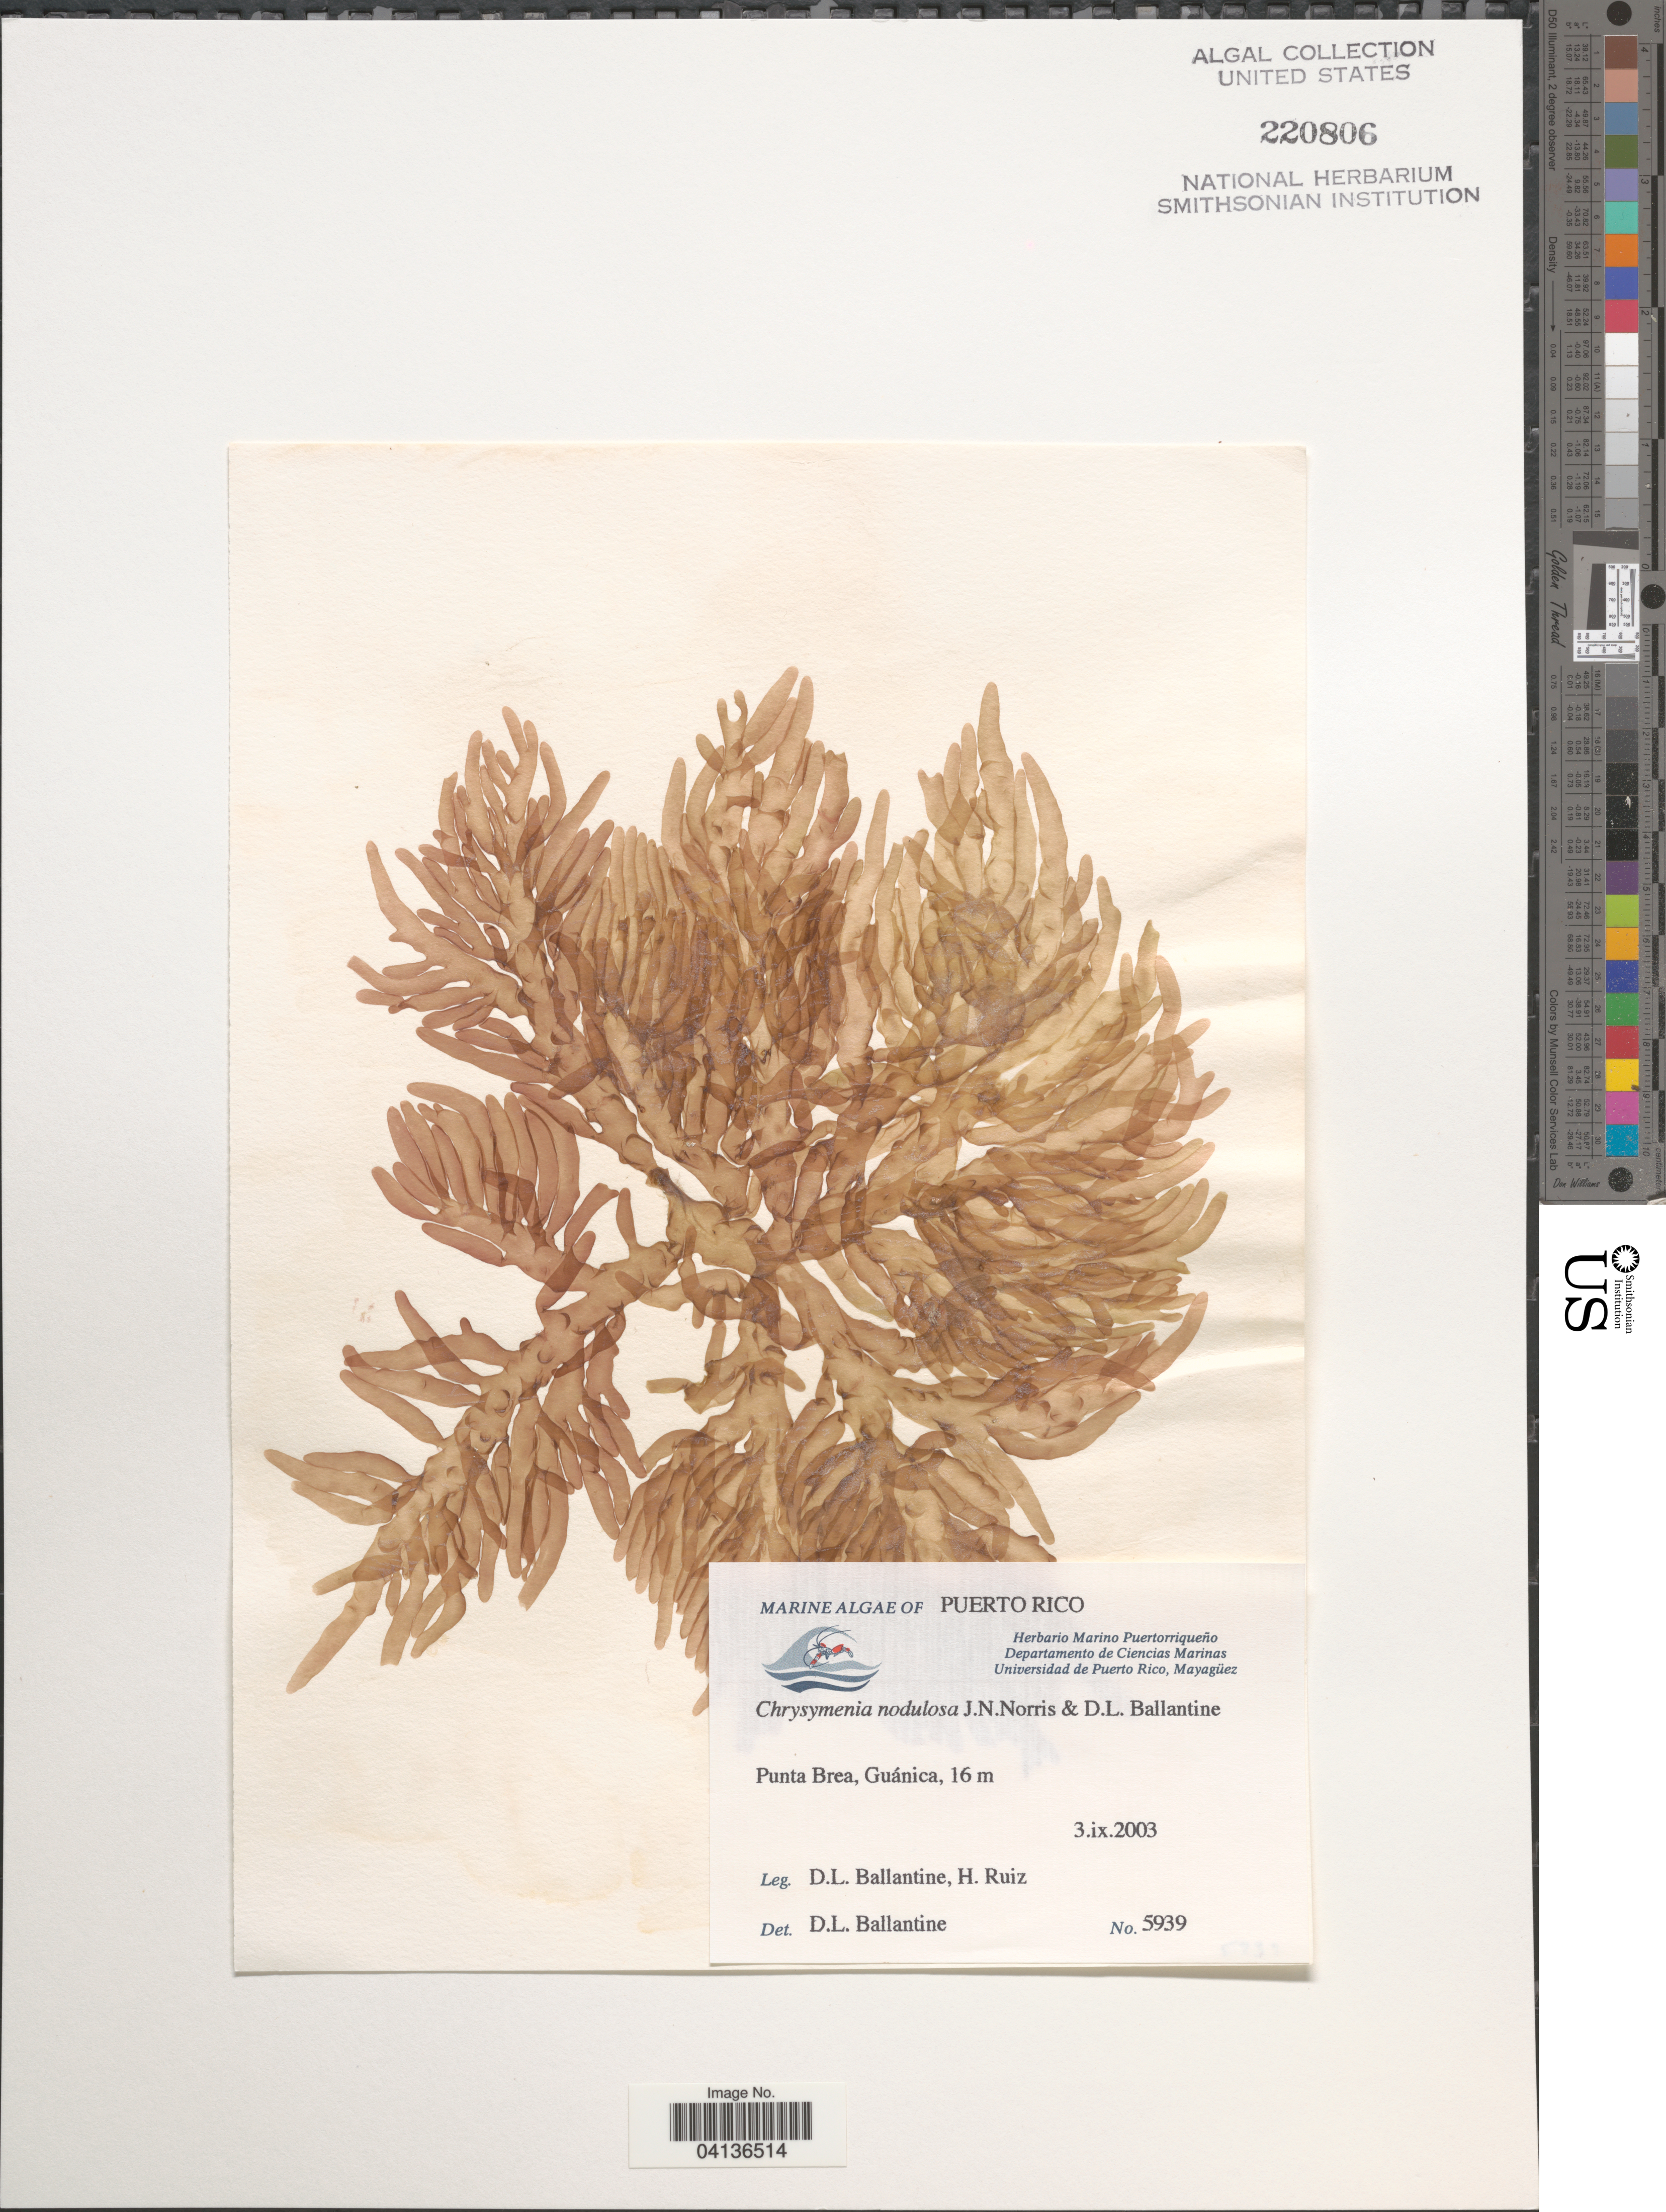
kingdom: Plantae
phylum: Rhodophyta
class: Florideophyceae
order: Rhodymeniales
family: Rhodymeniaceae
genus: Chrysymenia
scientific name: Chrysymenia nodulosa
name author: J.N. Norris & D.L. Ballant.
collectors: D.L. Ballantine & H. Ruiz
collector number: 5939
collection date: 2003-09-03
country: Puerto Rico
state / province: Guánica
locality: Punta Brea.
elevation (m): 16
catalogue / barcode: US 220806